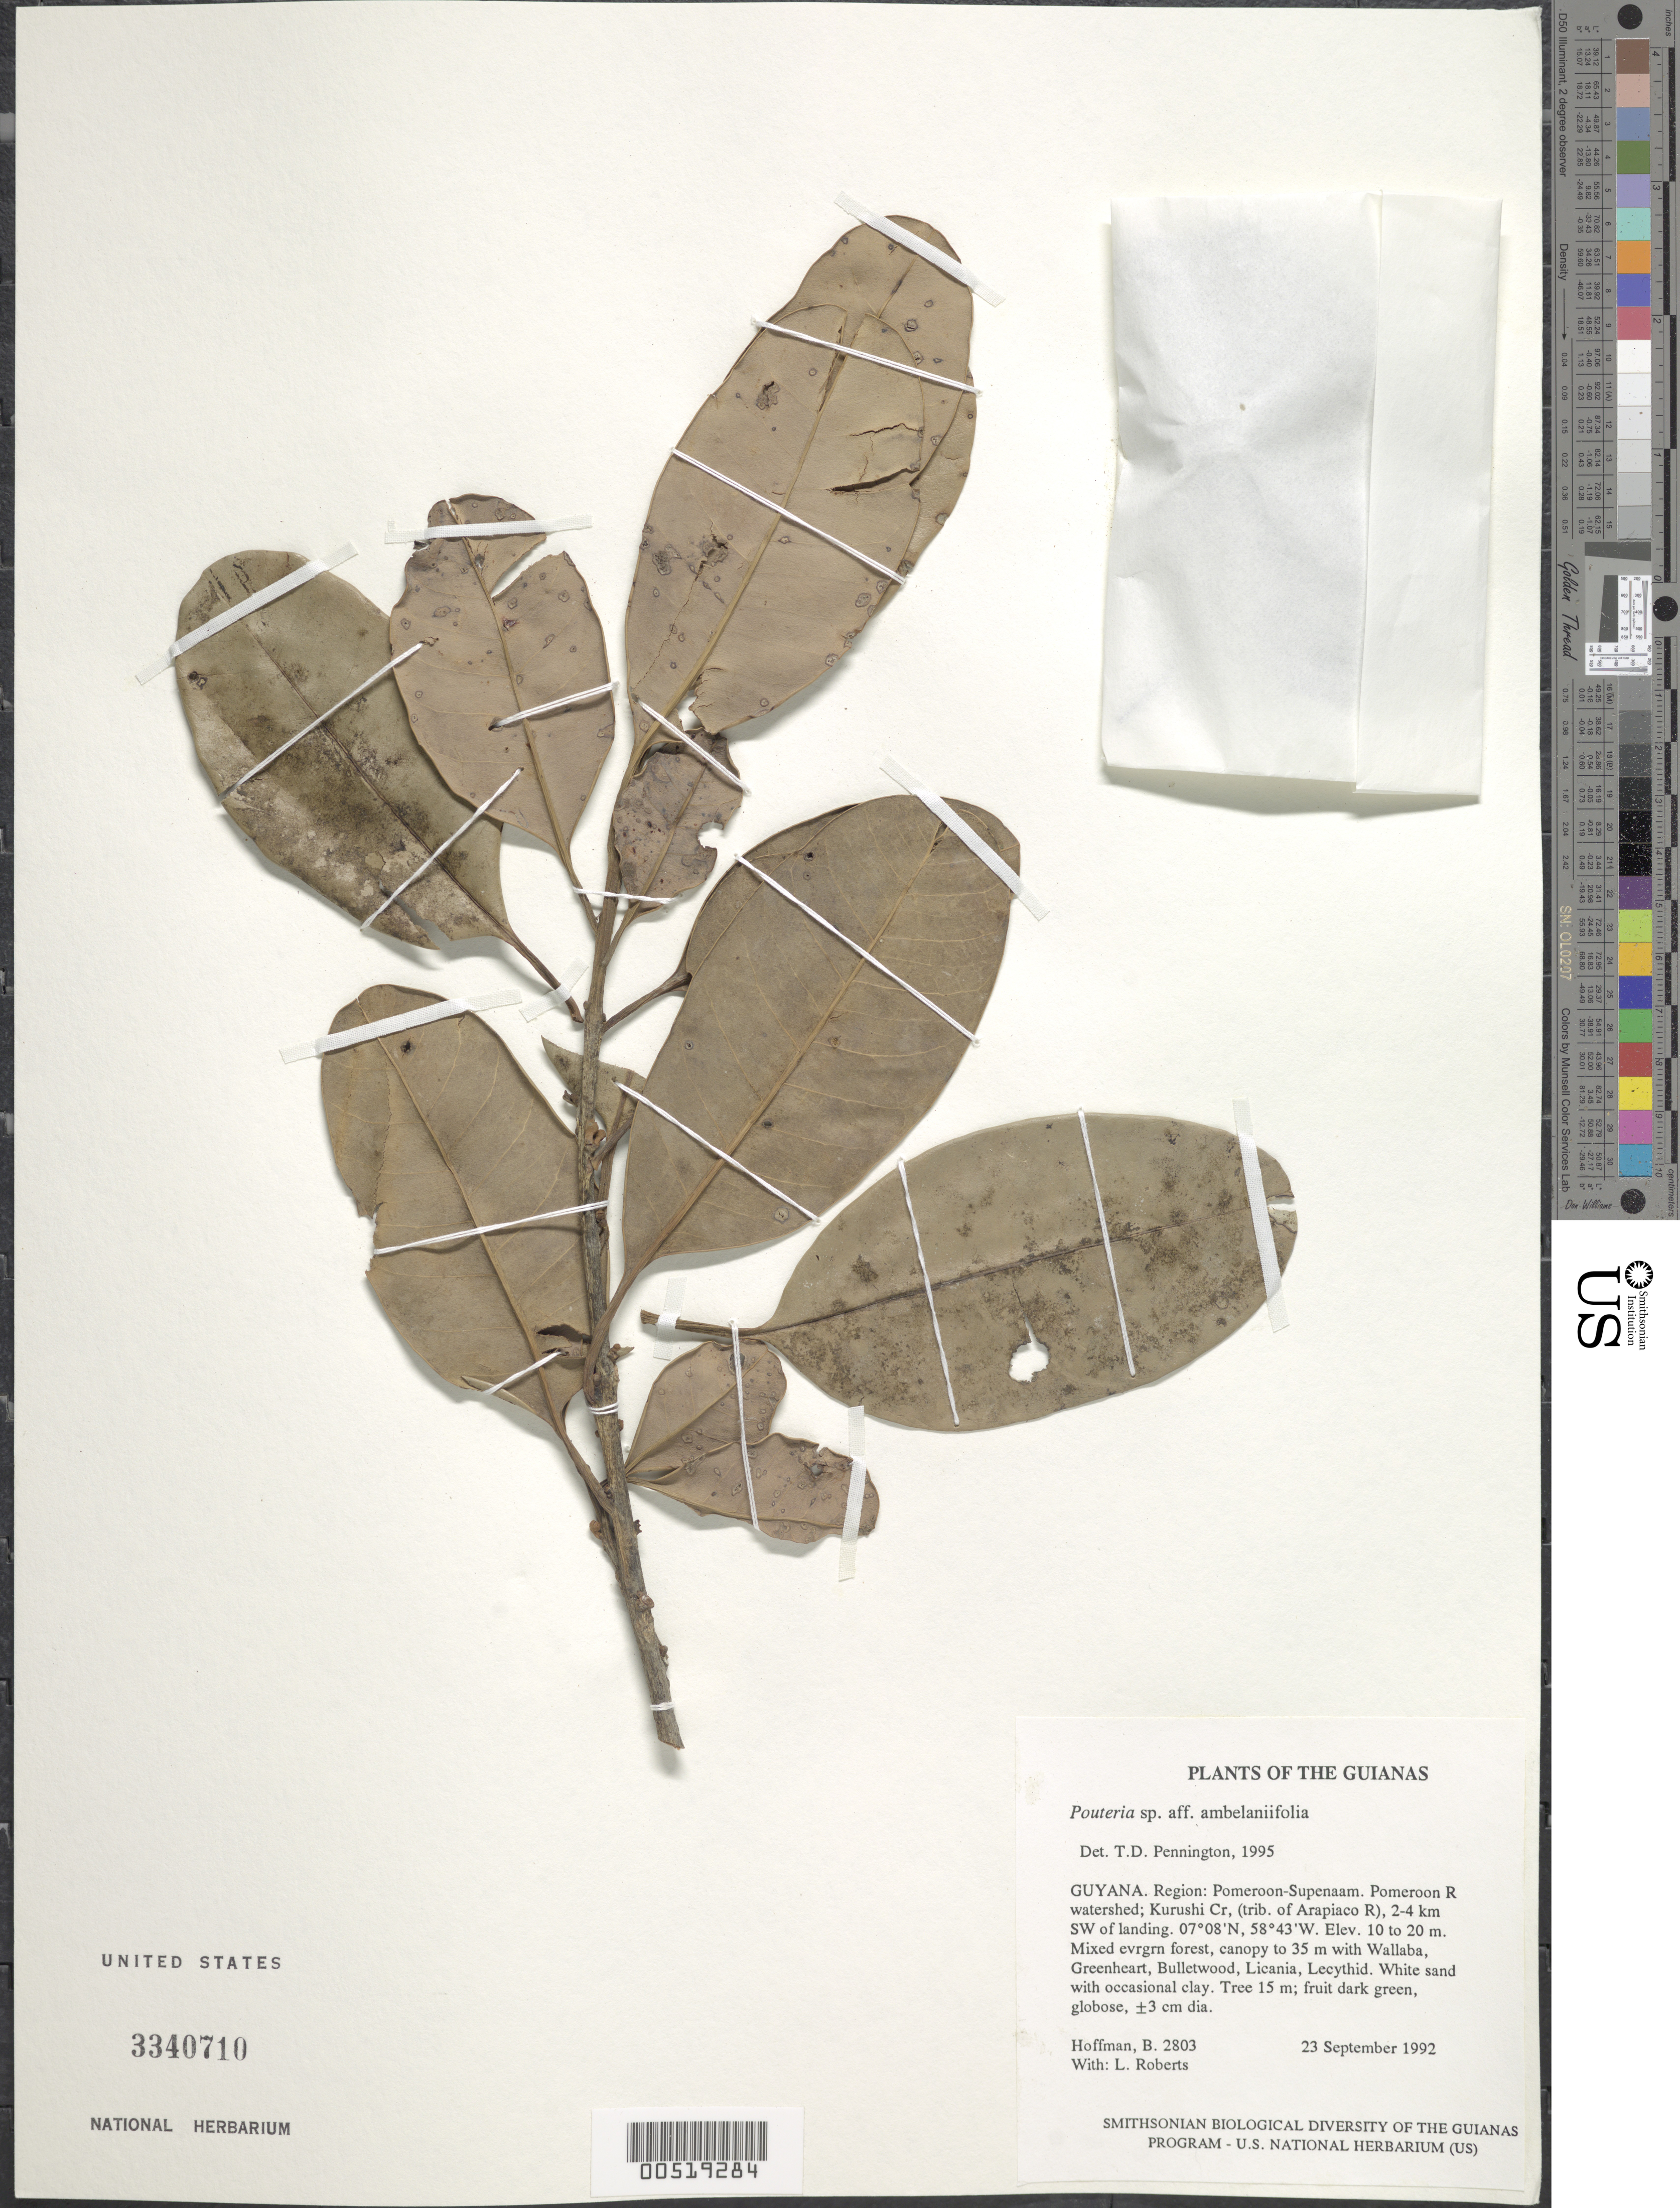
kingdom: Plantae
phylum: Tracheophyta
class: Magnoliopsida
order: Ericales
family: Sapotaceae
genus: Pouteria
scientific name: Pouteria ambelaniifolia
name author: (Sandwith) T.D. Penn.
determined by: Pennington, T. D., (K)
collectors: B. Hoffman & L. Roberts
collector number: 2803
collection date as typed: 23 September 1992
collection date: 1992-09-23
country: Guyana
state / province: Pomeroon-Supenaam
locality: Pomeroon River watershed; Kurushi Creek, (trib. of Arapiaco R), 2-4 km SW of landing along logging road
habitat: Mixed evrgrn forest, canopy to 35 m with Wallaba, Greenheart, Bulletwood, Licania, Lecythid. White sand with occasional clay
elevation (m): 10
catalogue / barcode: US 3340710